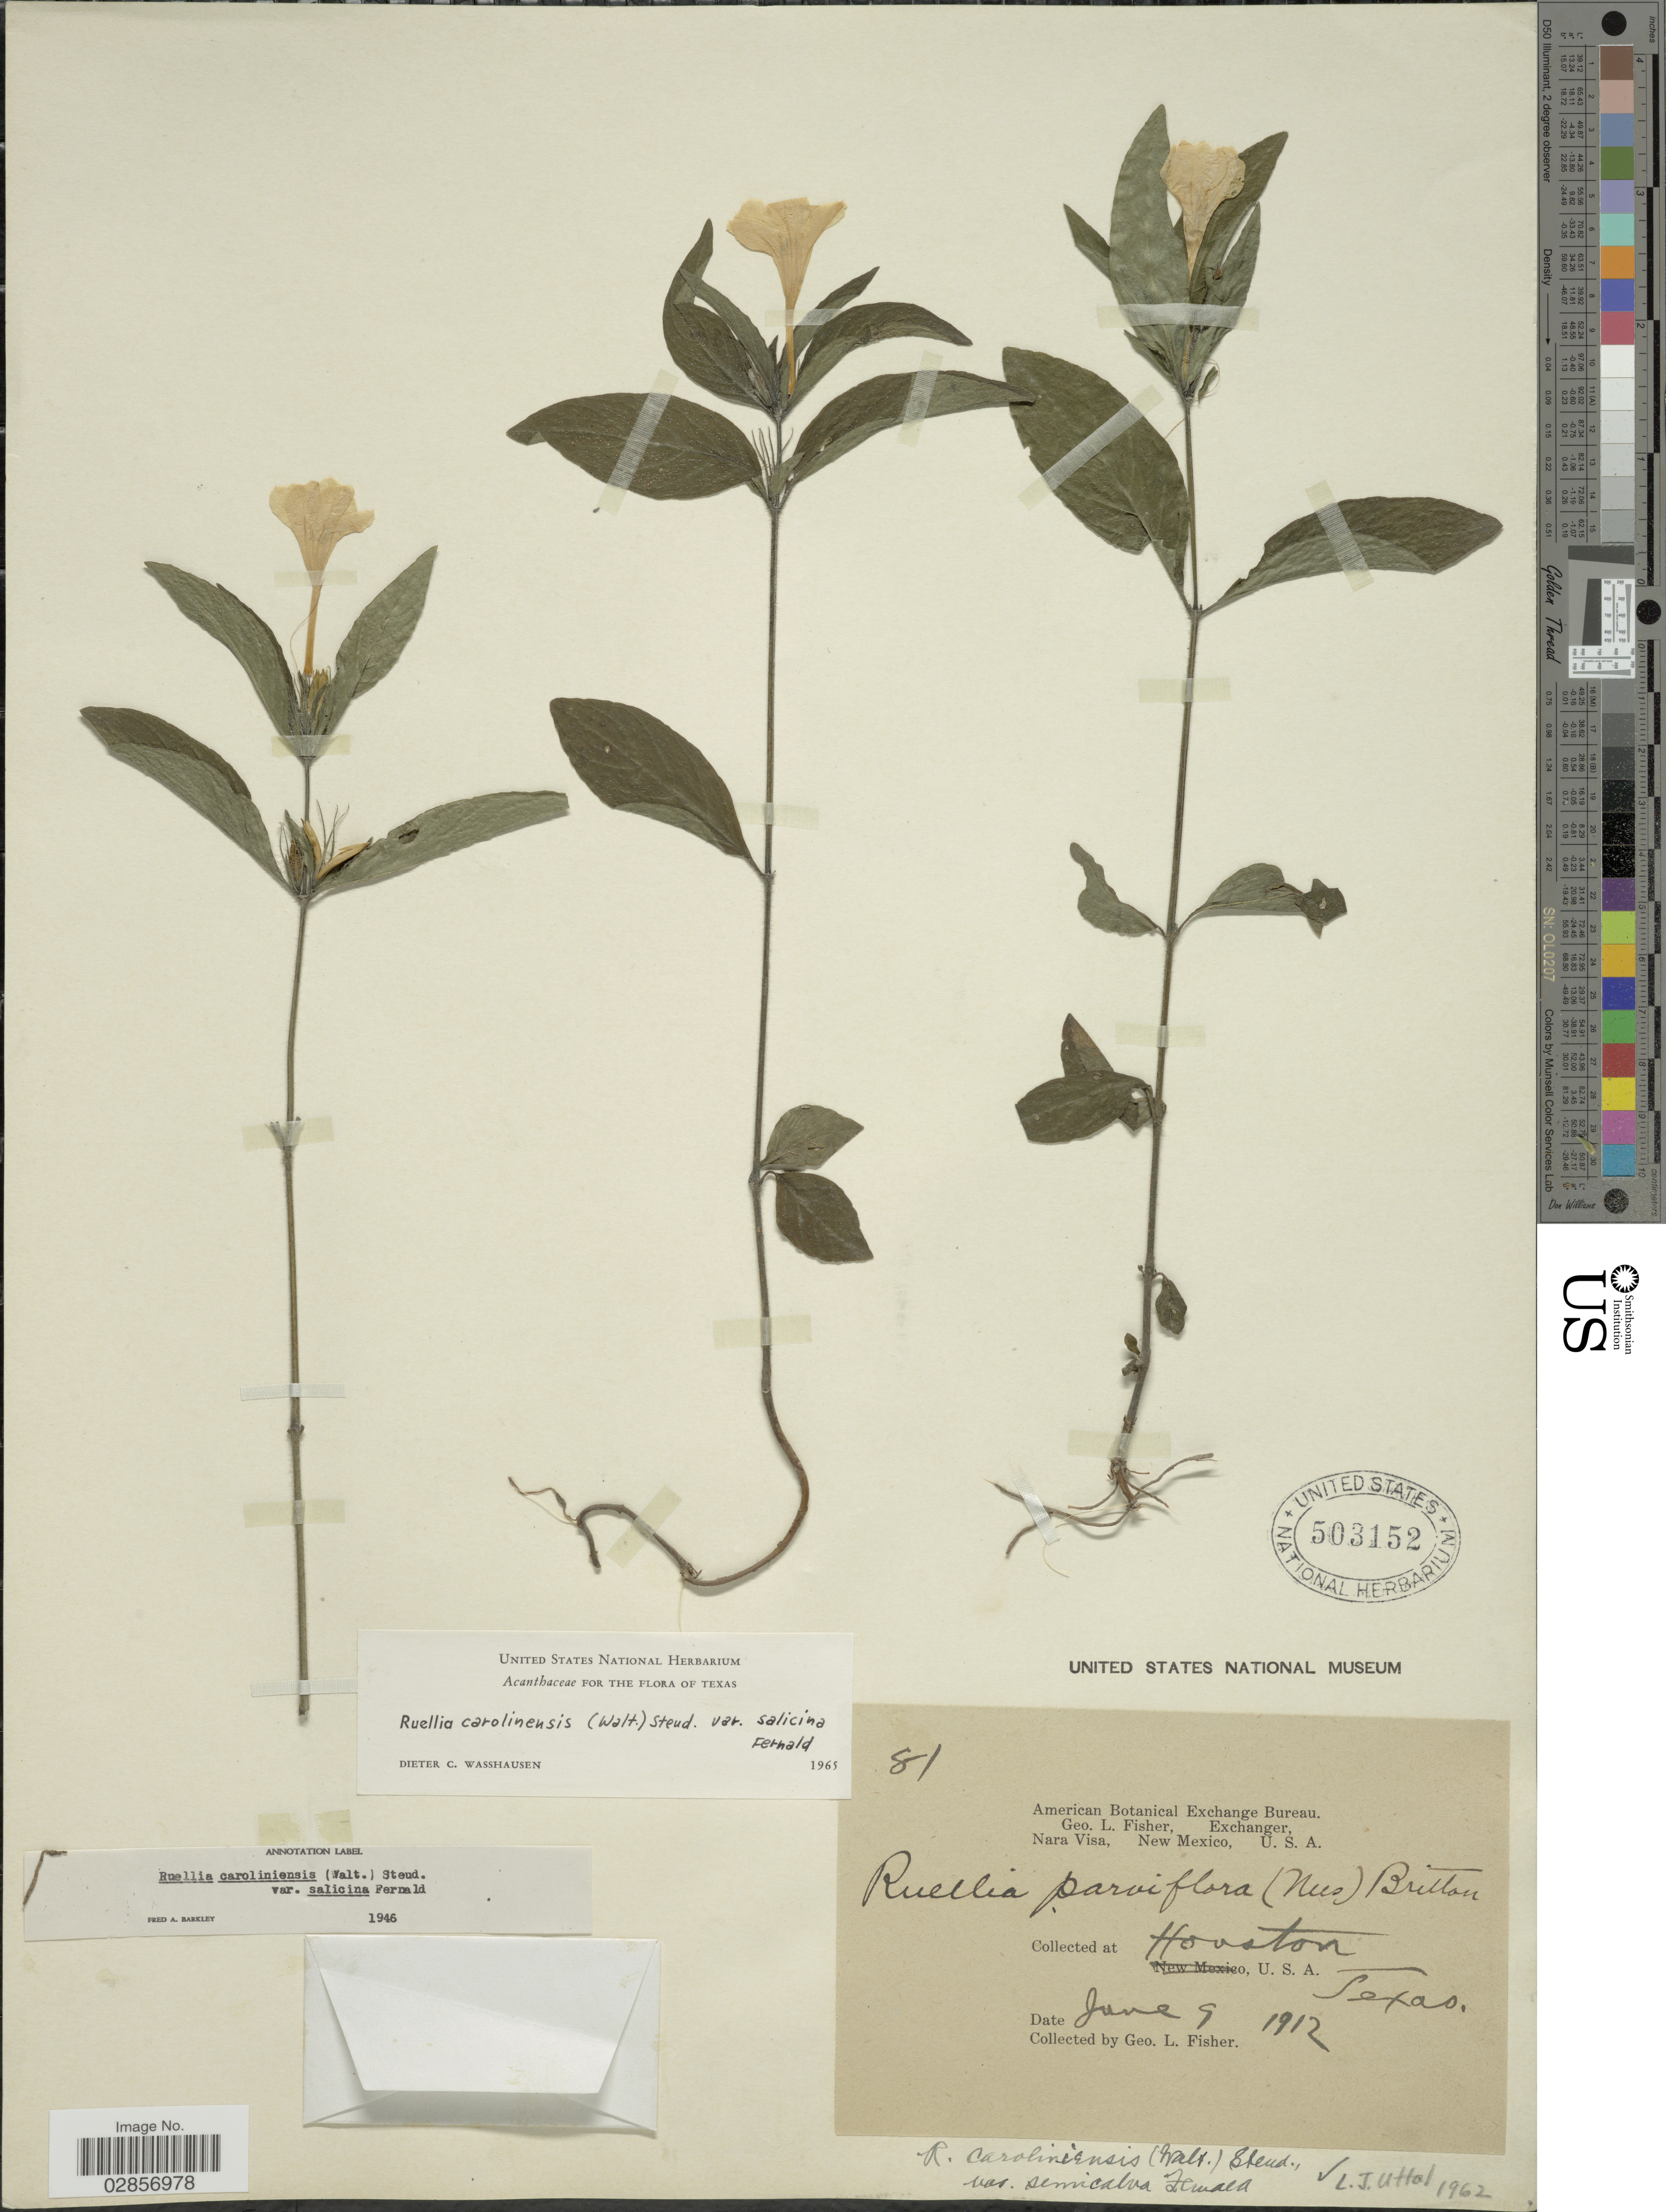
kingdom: Plantae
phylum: Tracheophyta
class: Magnoliopsida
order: Lamiales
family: Acanthaceae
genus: Ruellia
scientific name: Ruellia caroliniensis var. salicina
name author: Fernald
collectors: G. L. Fisher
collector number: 81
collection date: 1912-06-09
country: United States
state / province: Texas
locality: Houston.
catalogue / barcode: US 503152